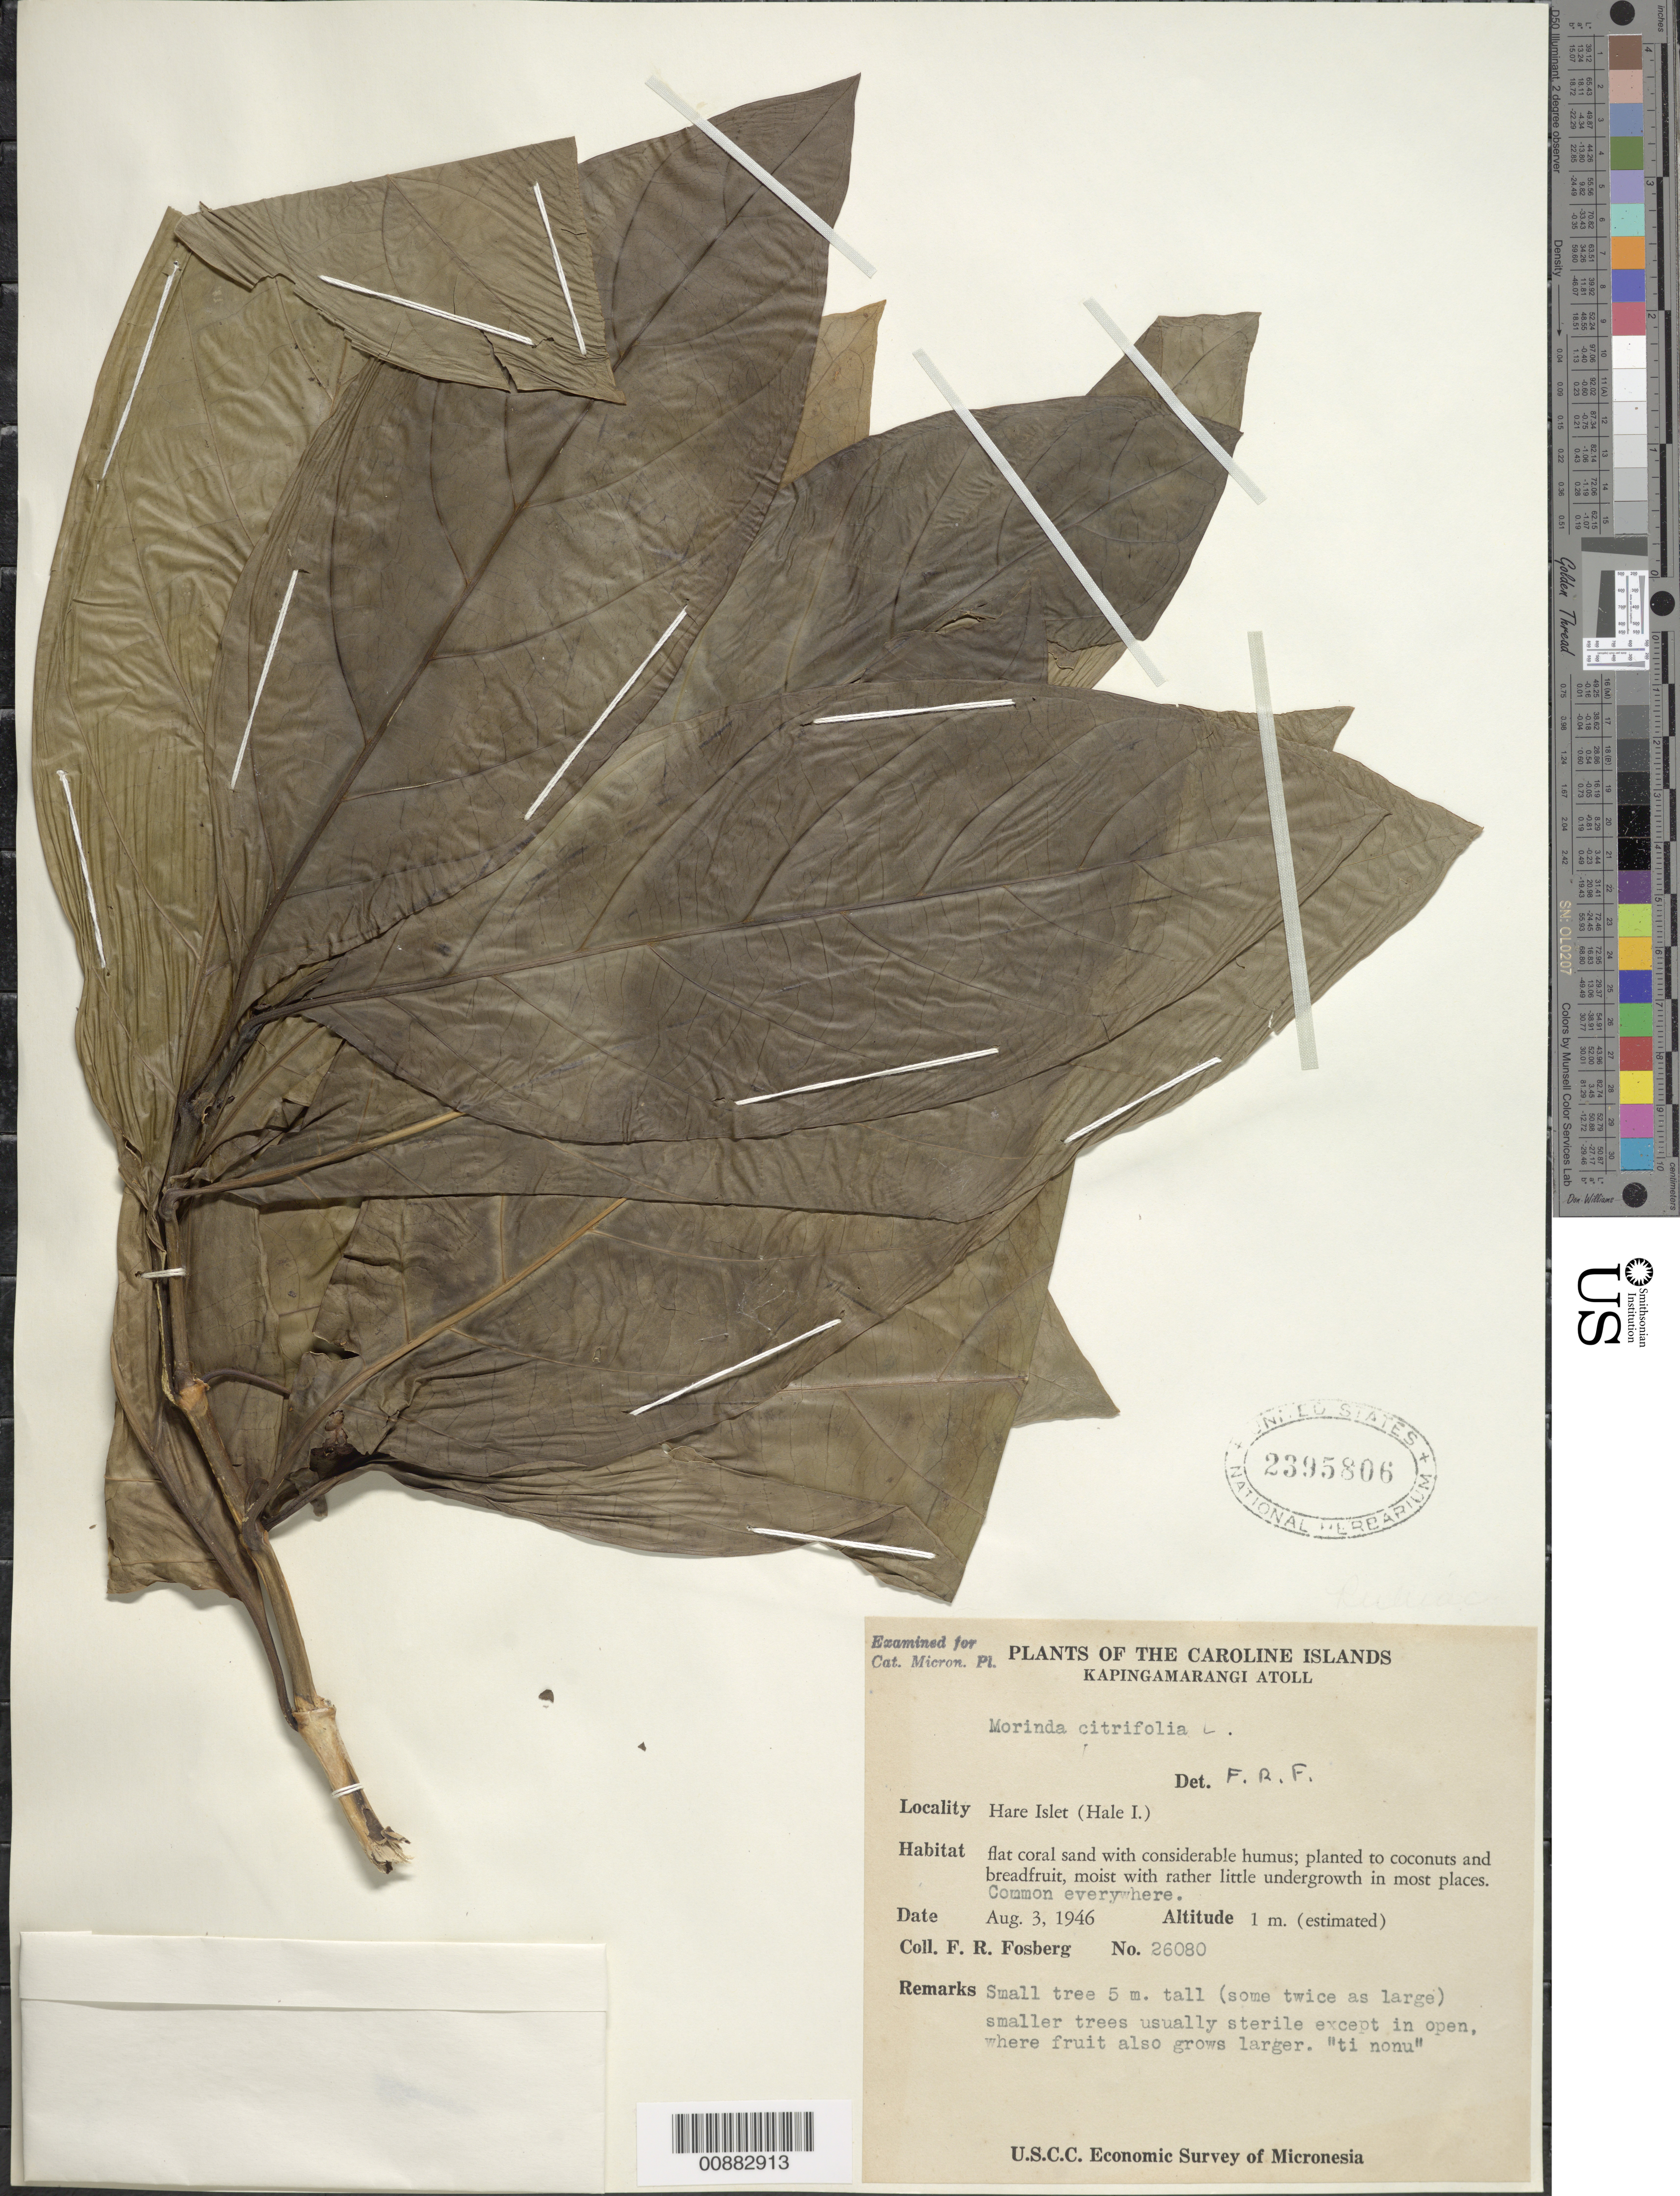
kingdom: Plantae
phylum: Tracheophyta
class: Magnoliopsida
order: Gentianales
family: Rubiaceae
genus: Morinda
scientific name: Morinda citrifolia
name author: L.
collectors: F. R. Fosberg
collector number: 26080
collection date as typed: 03 Aug 1946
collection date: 1946-08-03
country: Micronesia, Federated States of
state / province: Pohnpei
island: Kapingamarangi Atoll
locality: Kapingamarangi; Hare Islet.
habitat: Flat coral sand w considerable humus; planted to coconuts and breadfruit, moist w rather little undergrowth in most places.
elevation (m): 1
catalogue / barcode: US 2395806